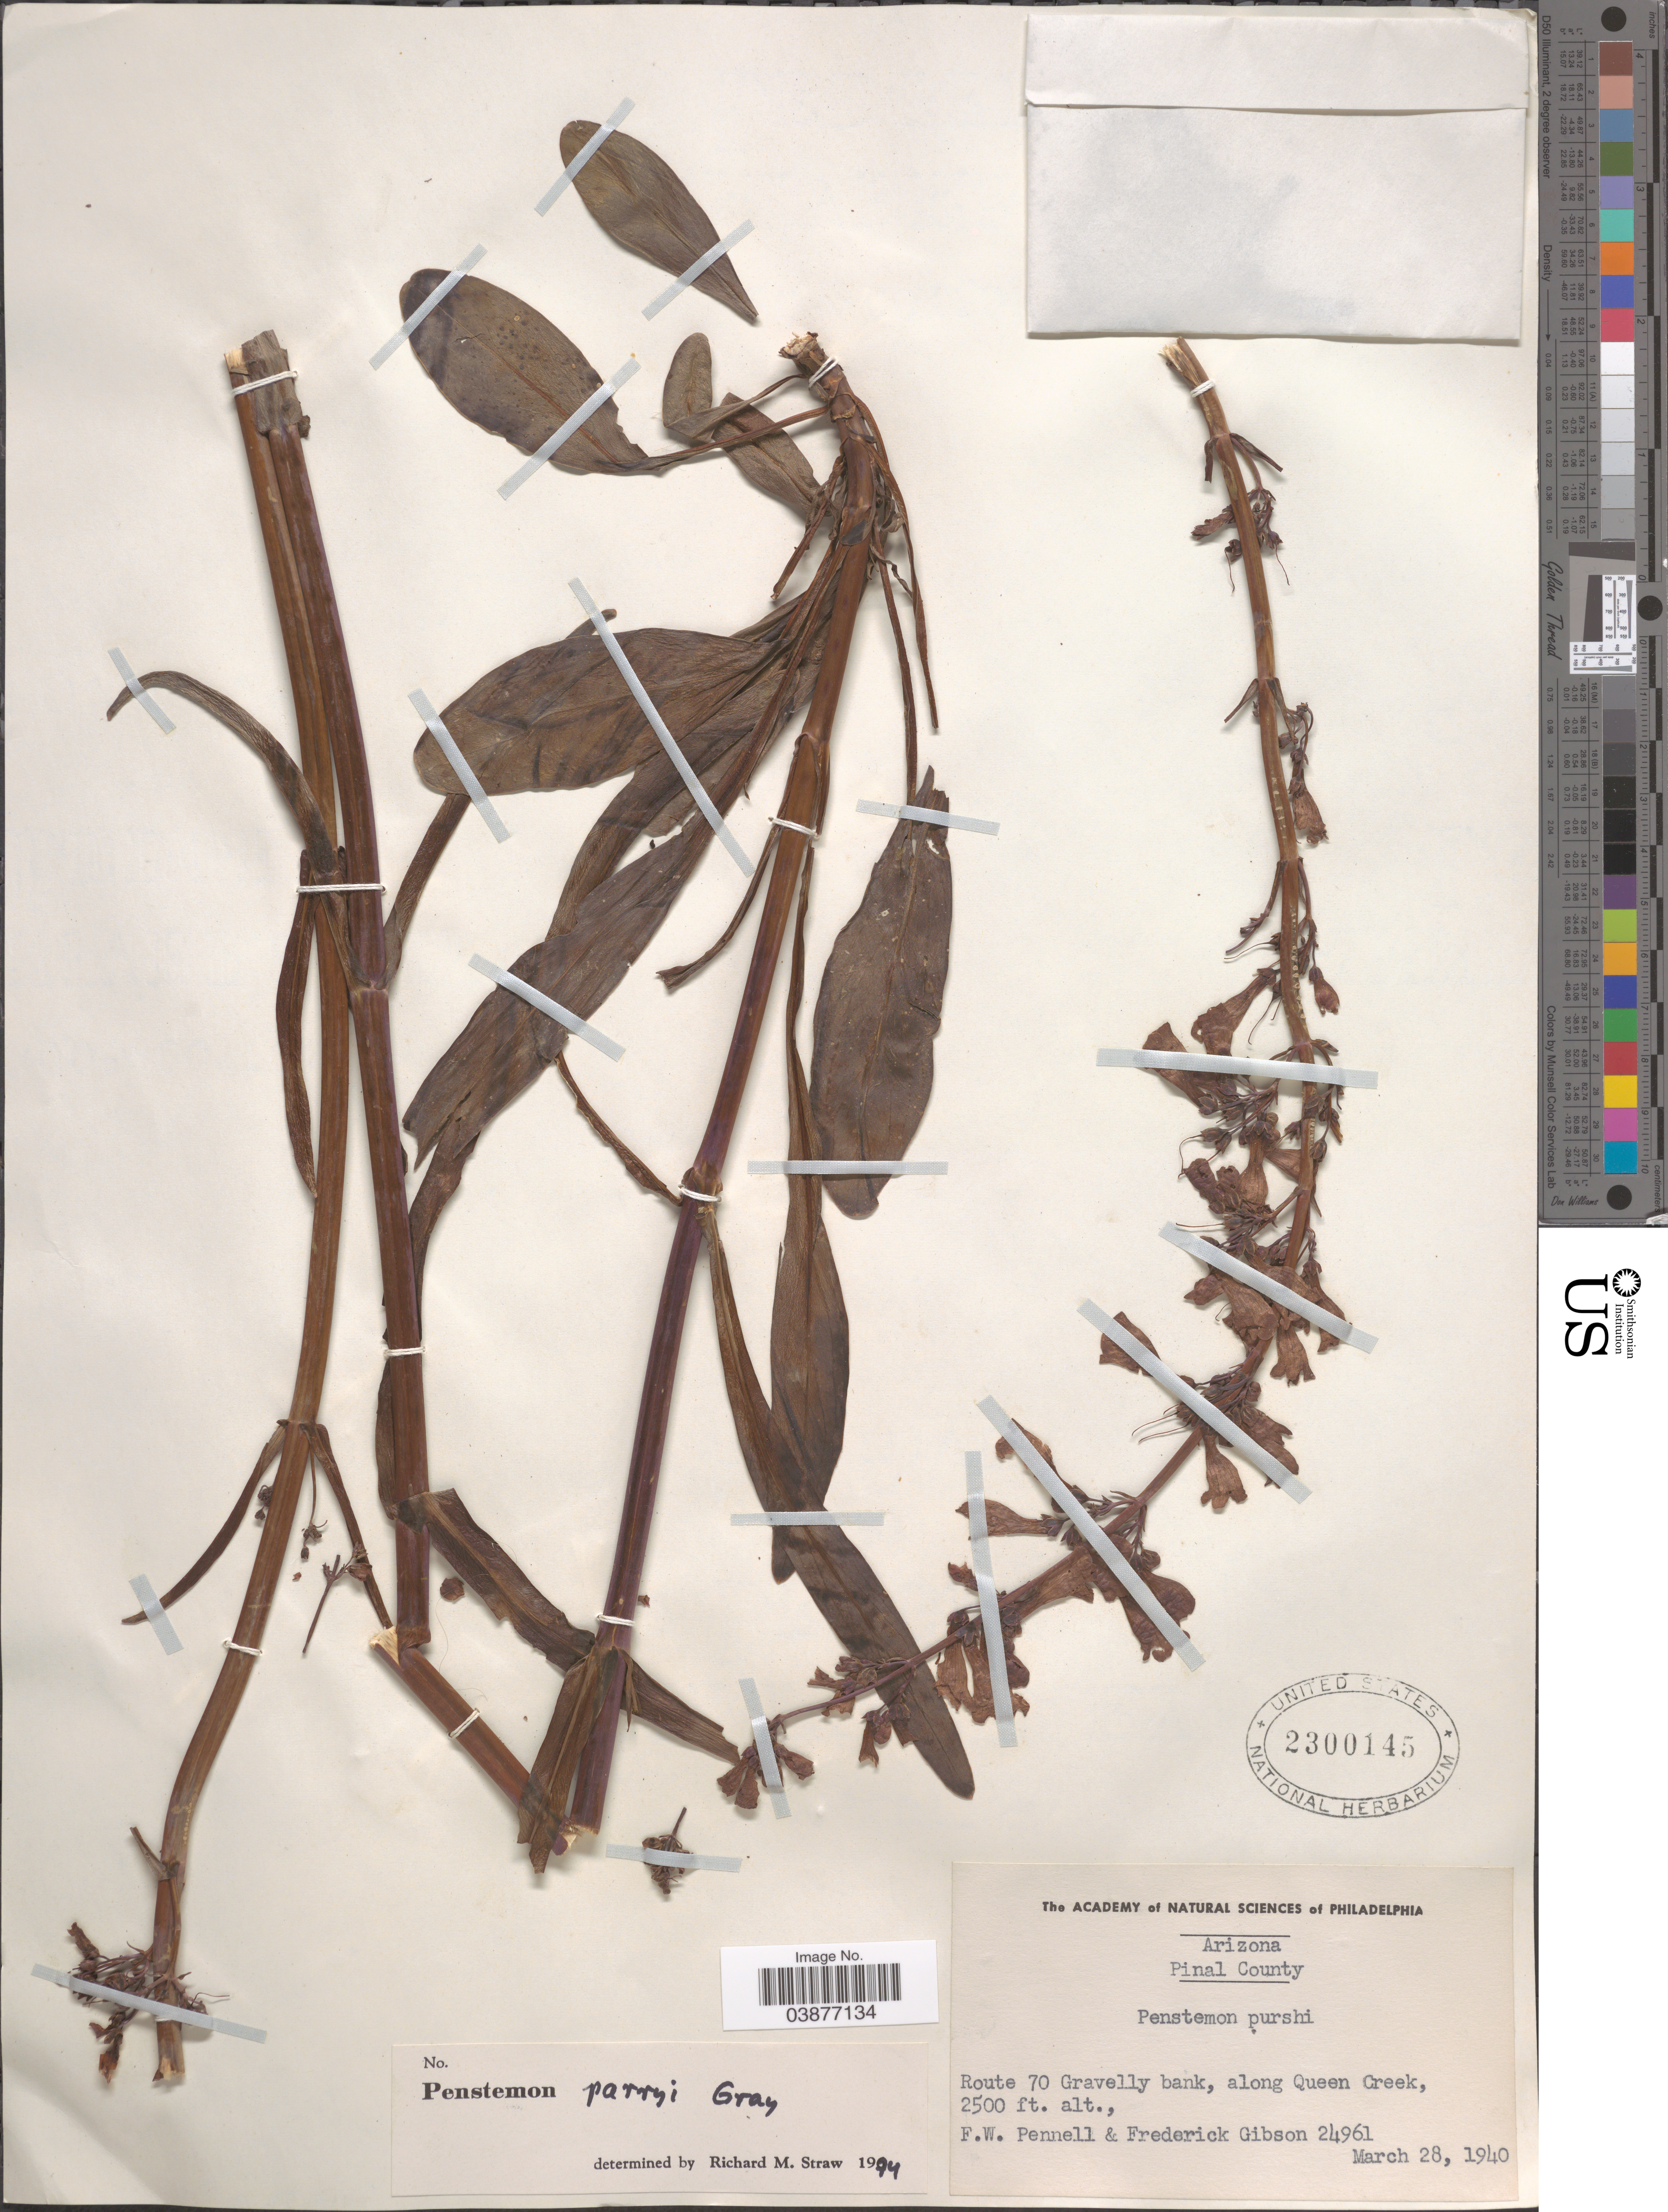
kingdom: Plantae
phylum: Tracheophyta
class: Magnoliopsida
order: Lamiales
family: Plantaginaceae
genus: Penstemon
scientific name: Penstemon parryi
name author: A. Gray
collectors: F. W. Pennell & F. Gibson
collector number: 24961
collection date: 1940-03-28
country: United States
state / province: Arizona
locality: Pinal Co. Route 70, along Queen Creek.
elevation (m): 762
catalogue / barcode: US 2300145